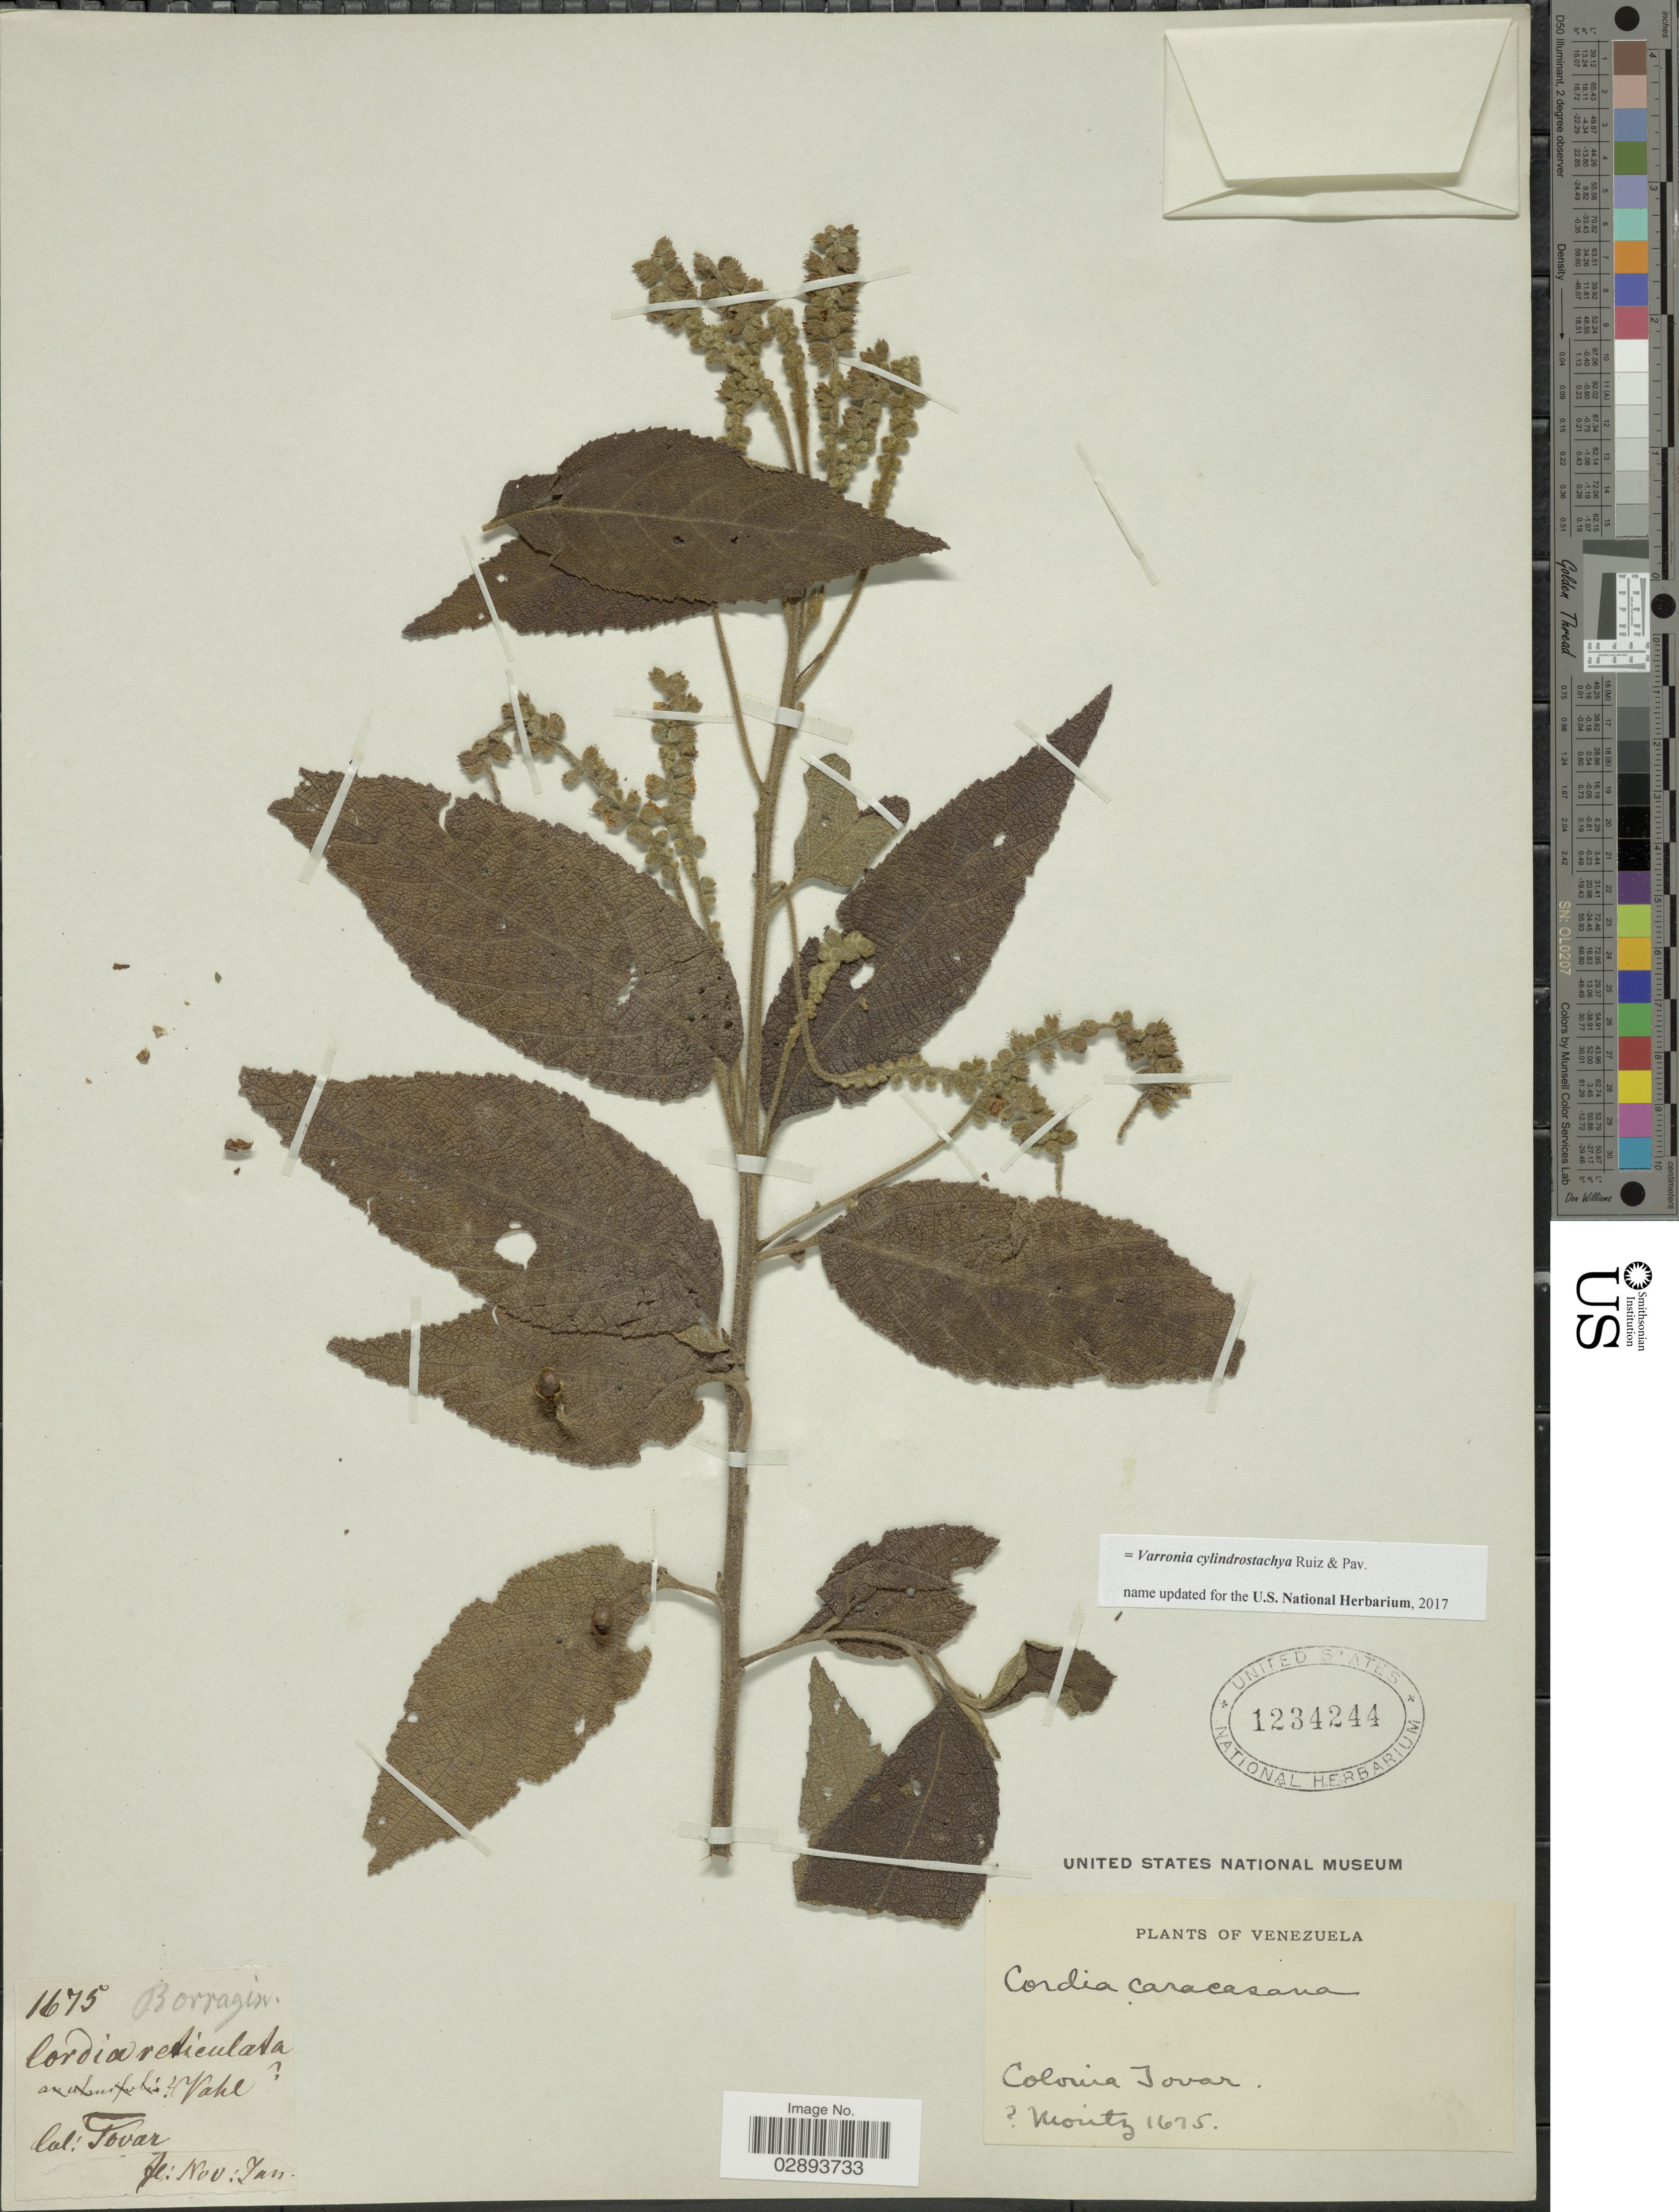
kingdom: Plantae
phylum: Tracheophyta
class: Magnoliopsida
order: Boraginales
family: Cordiaceae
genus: Varronia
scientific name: Varronia cylindrostachya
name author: Ruiz & Pav.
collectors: Moritz, --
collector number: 1675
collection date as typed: Nov-Jan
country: Venezuela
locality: Colonia Tovar.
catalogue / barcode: US 1234244